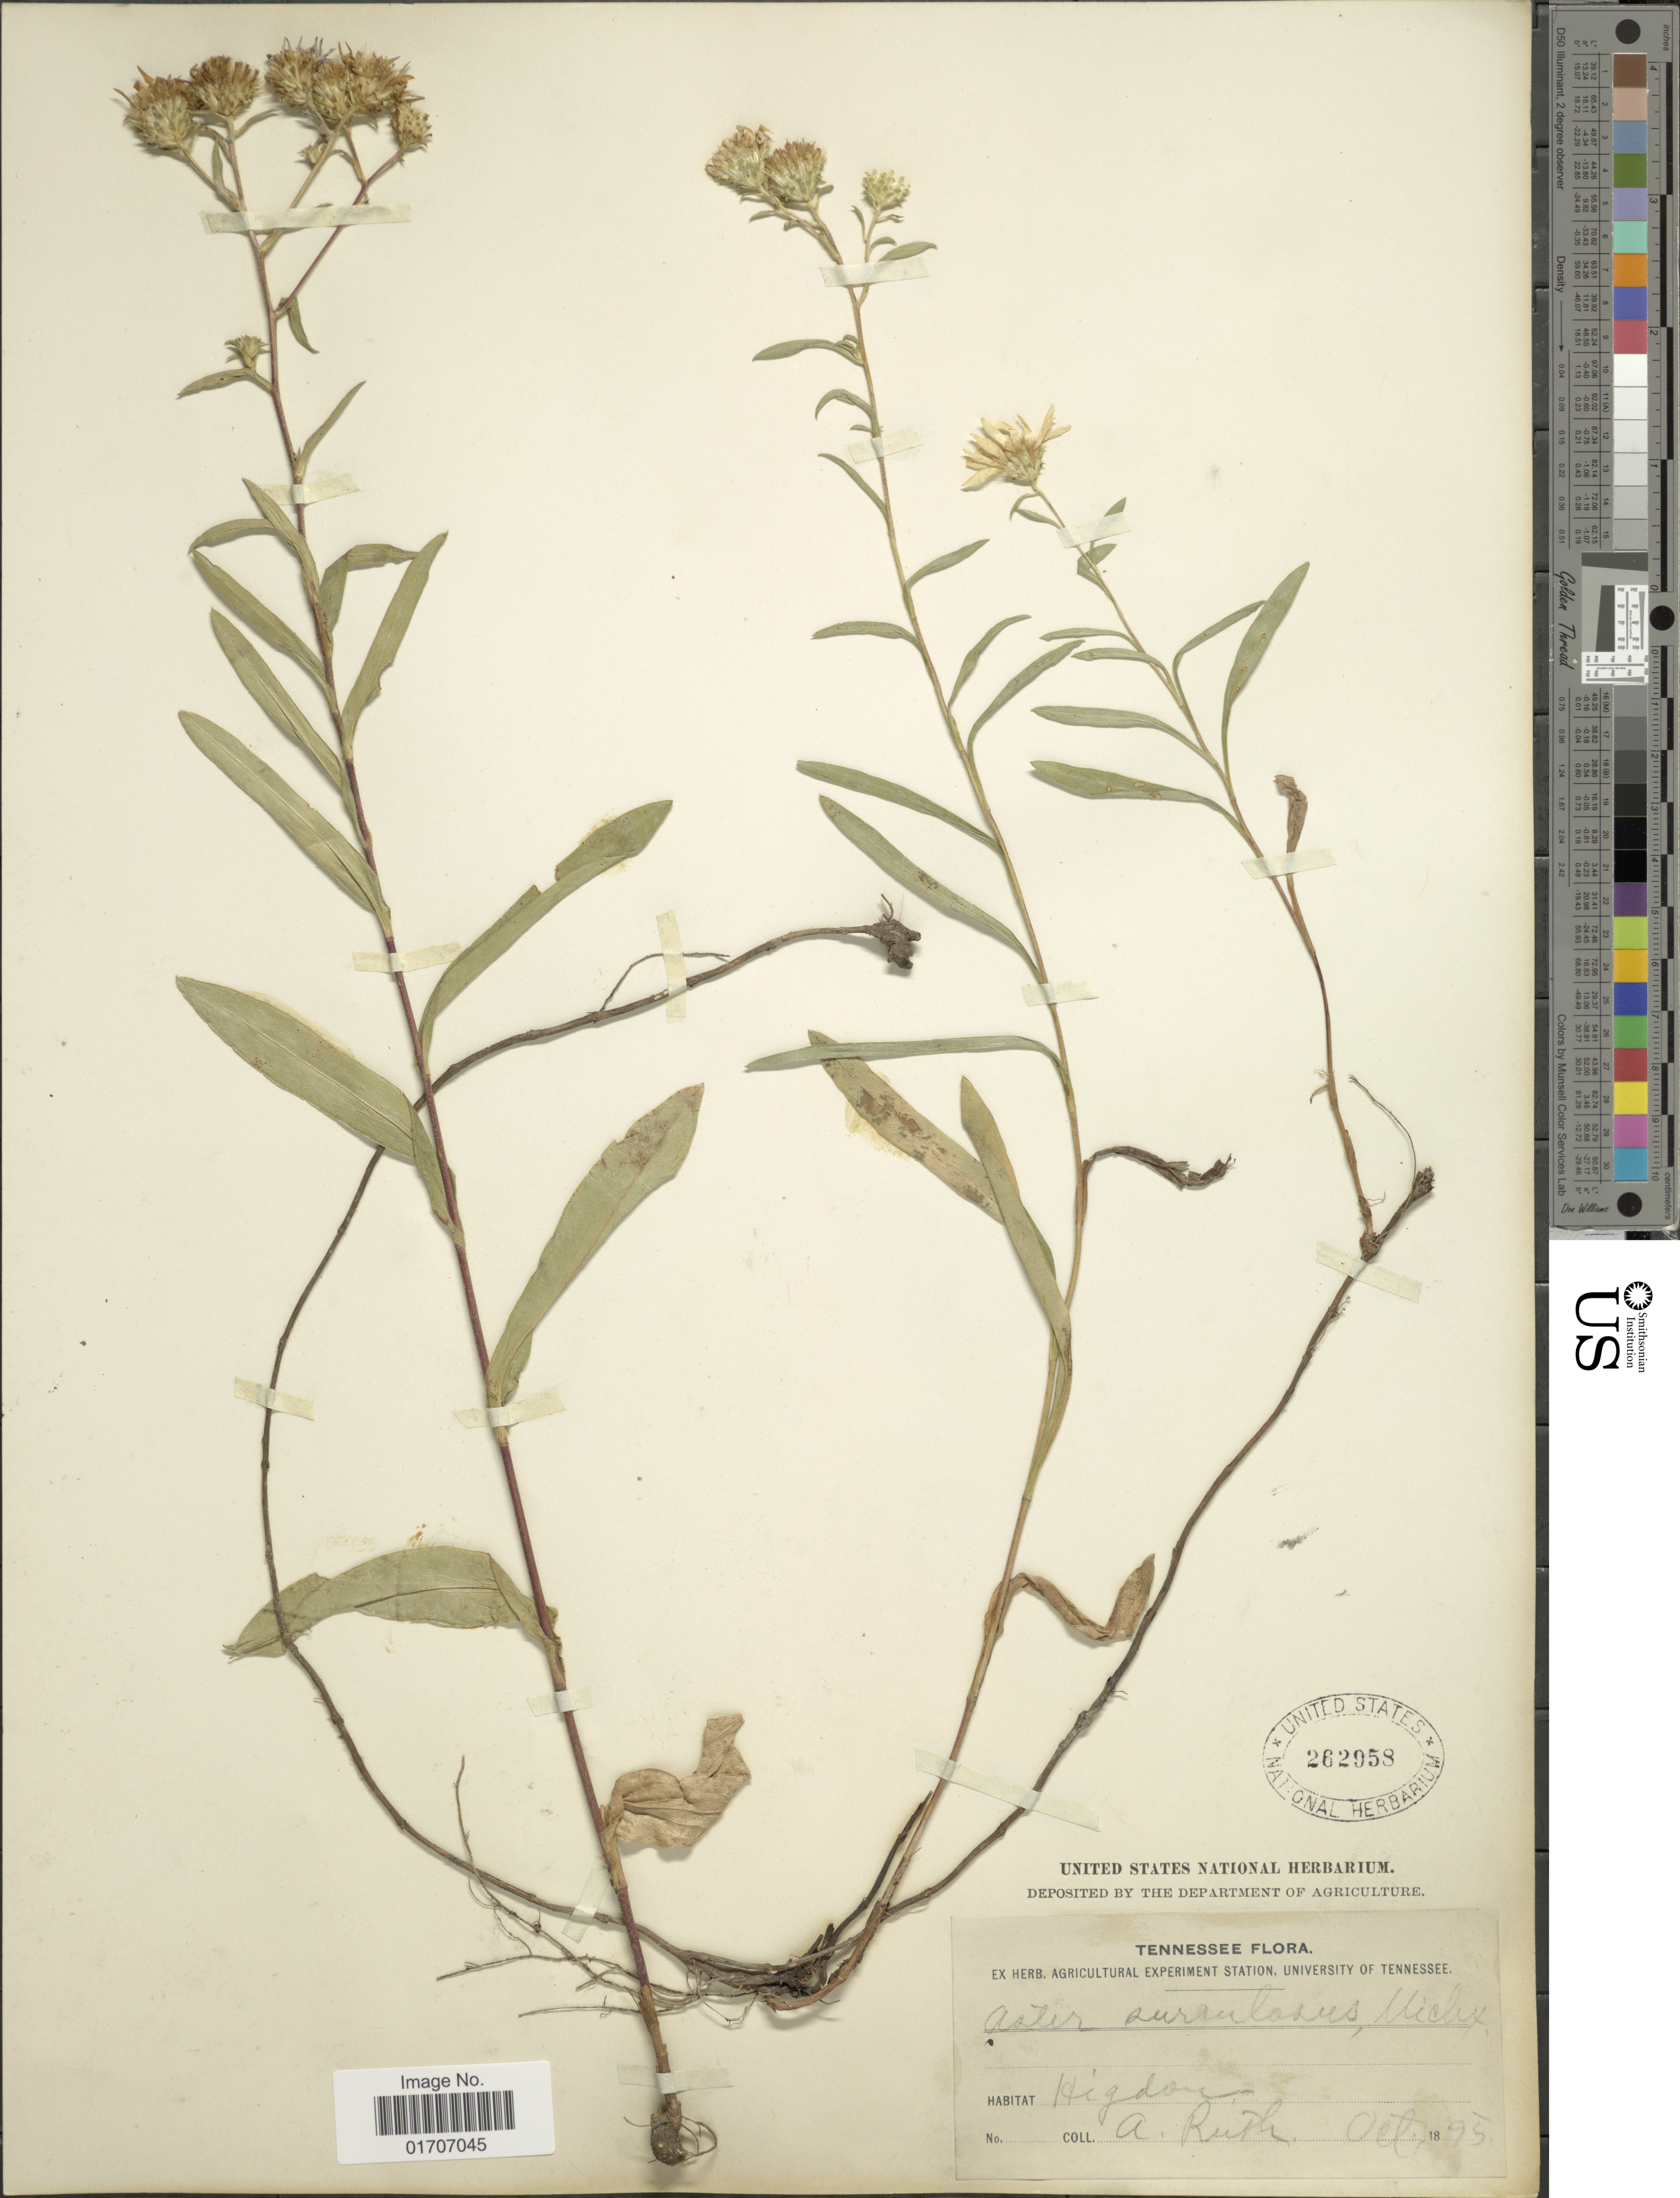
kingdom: Plantae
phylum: Tracheophyta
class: Magnoliopsida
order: Asterales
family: Asteraceae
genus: Eurybia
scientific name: Eurybia surculosa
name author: (Michx.) G.L. Nesom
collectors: A. Ruth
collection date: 1895-10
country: United States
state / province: Tennessee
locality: Higdon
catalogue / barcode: US 262958